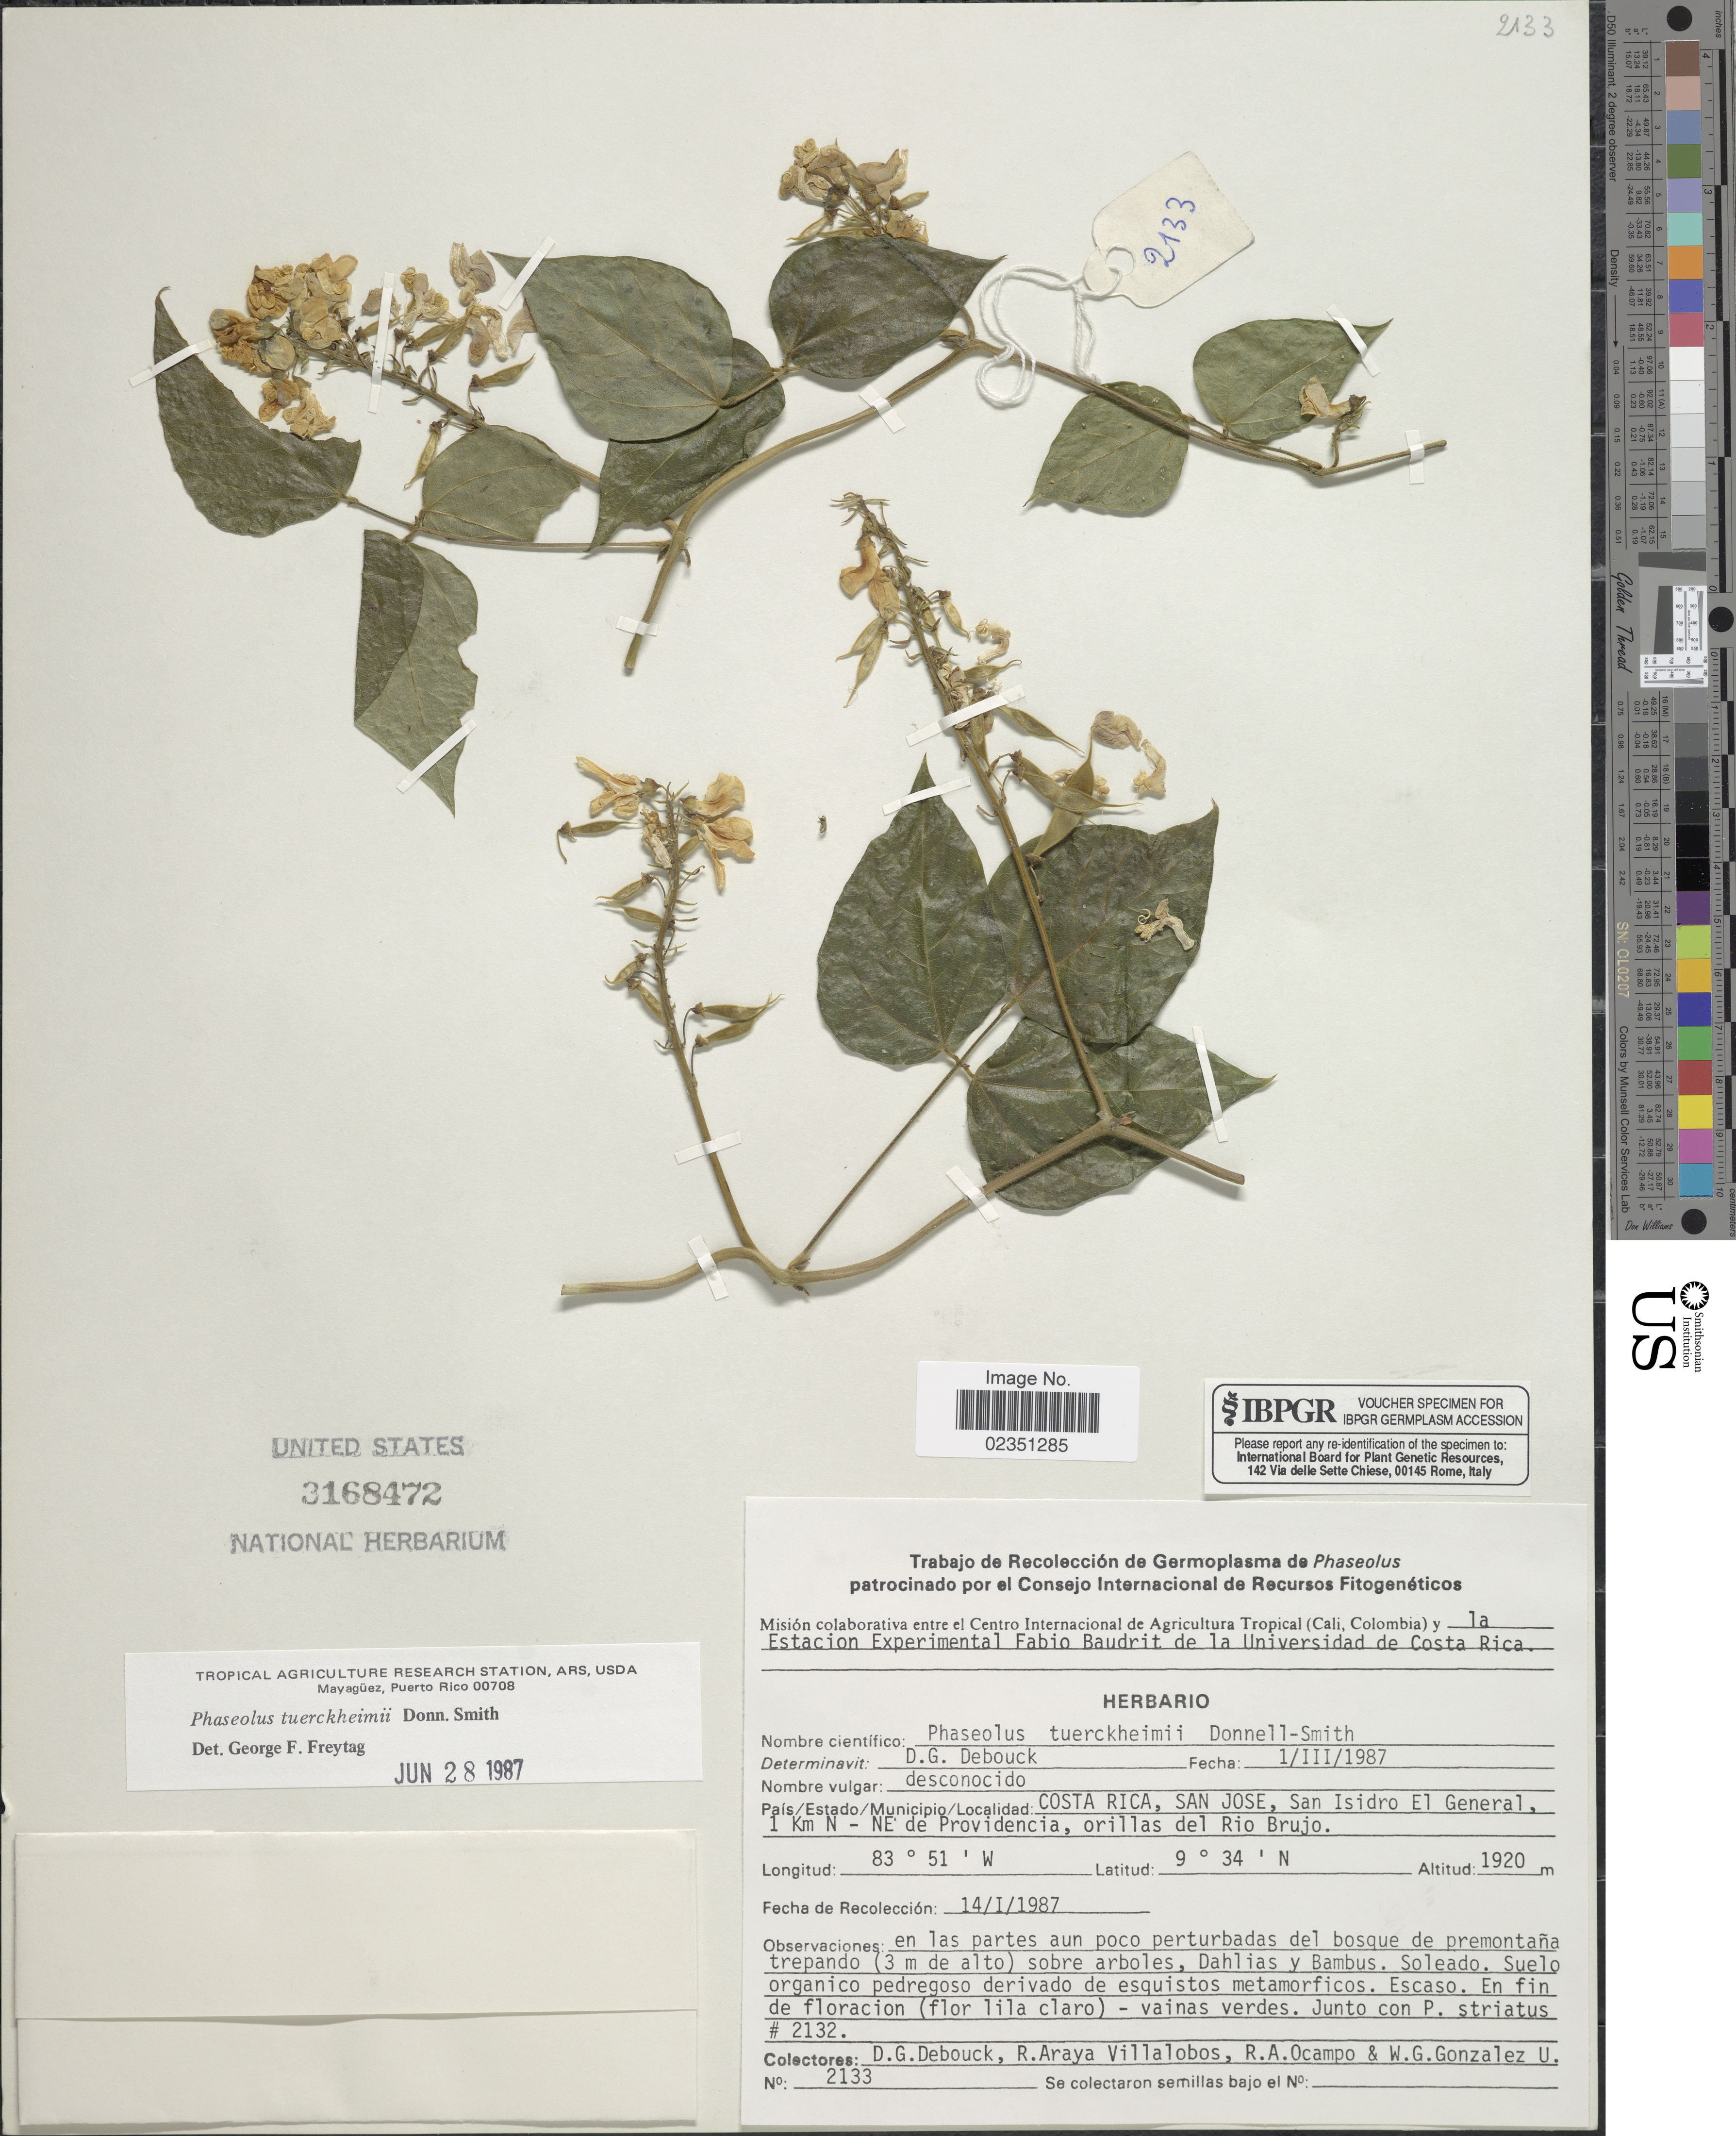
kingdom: Plantae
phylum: Tracheophyta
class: Magnoliopsida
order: Fabales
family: Fabaceae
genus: Phaseolus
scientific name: Phaseolus tuerckheimii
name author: Donn. Sm.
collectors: D. Debouck, R. Araya Villalobos, R. Ocampo & W. Gonzalez U.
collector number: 2133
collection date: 1987-01-14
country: Costa Rica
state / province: San José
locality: San Isidro El General, 1 Km N - NE de Providencia, orillas del Rio Brujo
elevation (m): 1920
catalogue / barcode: US 3168472